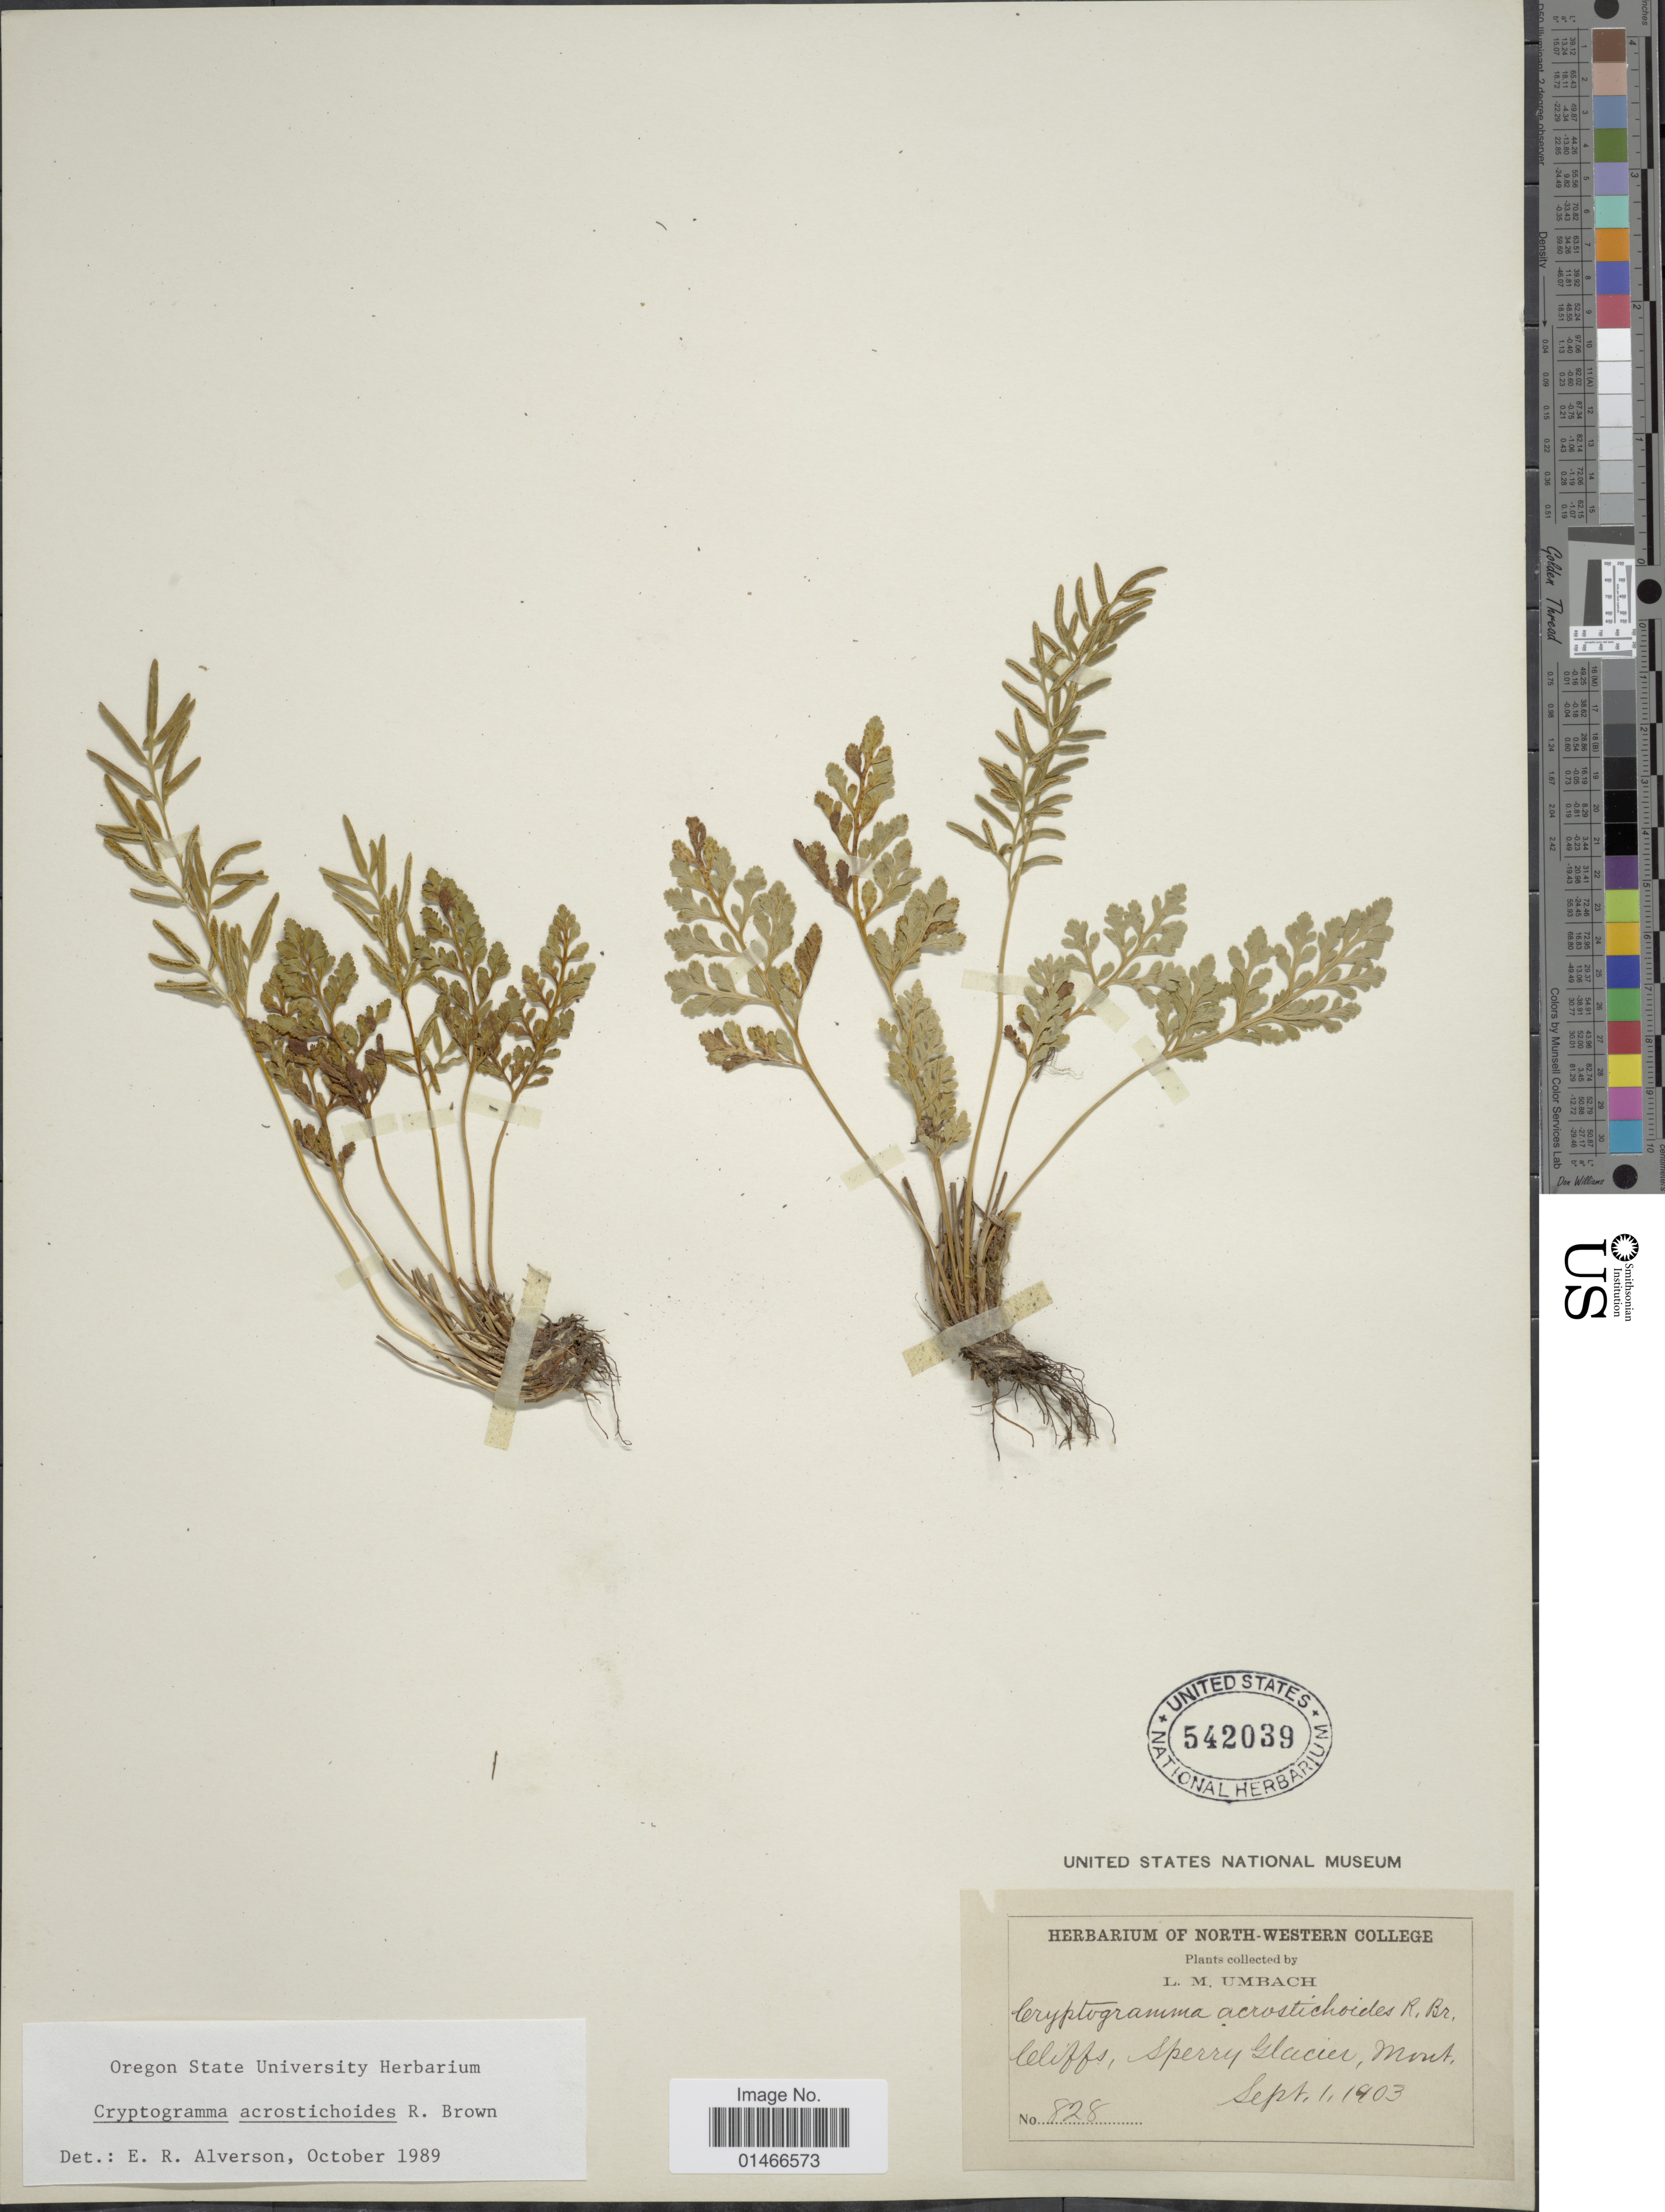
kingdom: Plantae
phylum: Tracheophyta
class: Polypodiopsida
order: Polypodiales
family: Pteridaceae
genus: Cryptogramma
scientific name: Cryptogramma acrostichoides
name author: R. Br.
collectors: L. M. Umbach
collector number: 828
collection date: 1903-09-01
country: United States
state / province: Montana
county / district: Glacier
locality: Cliffs, Sperry Glacier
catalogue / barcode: US 542039